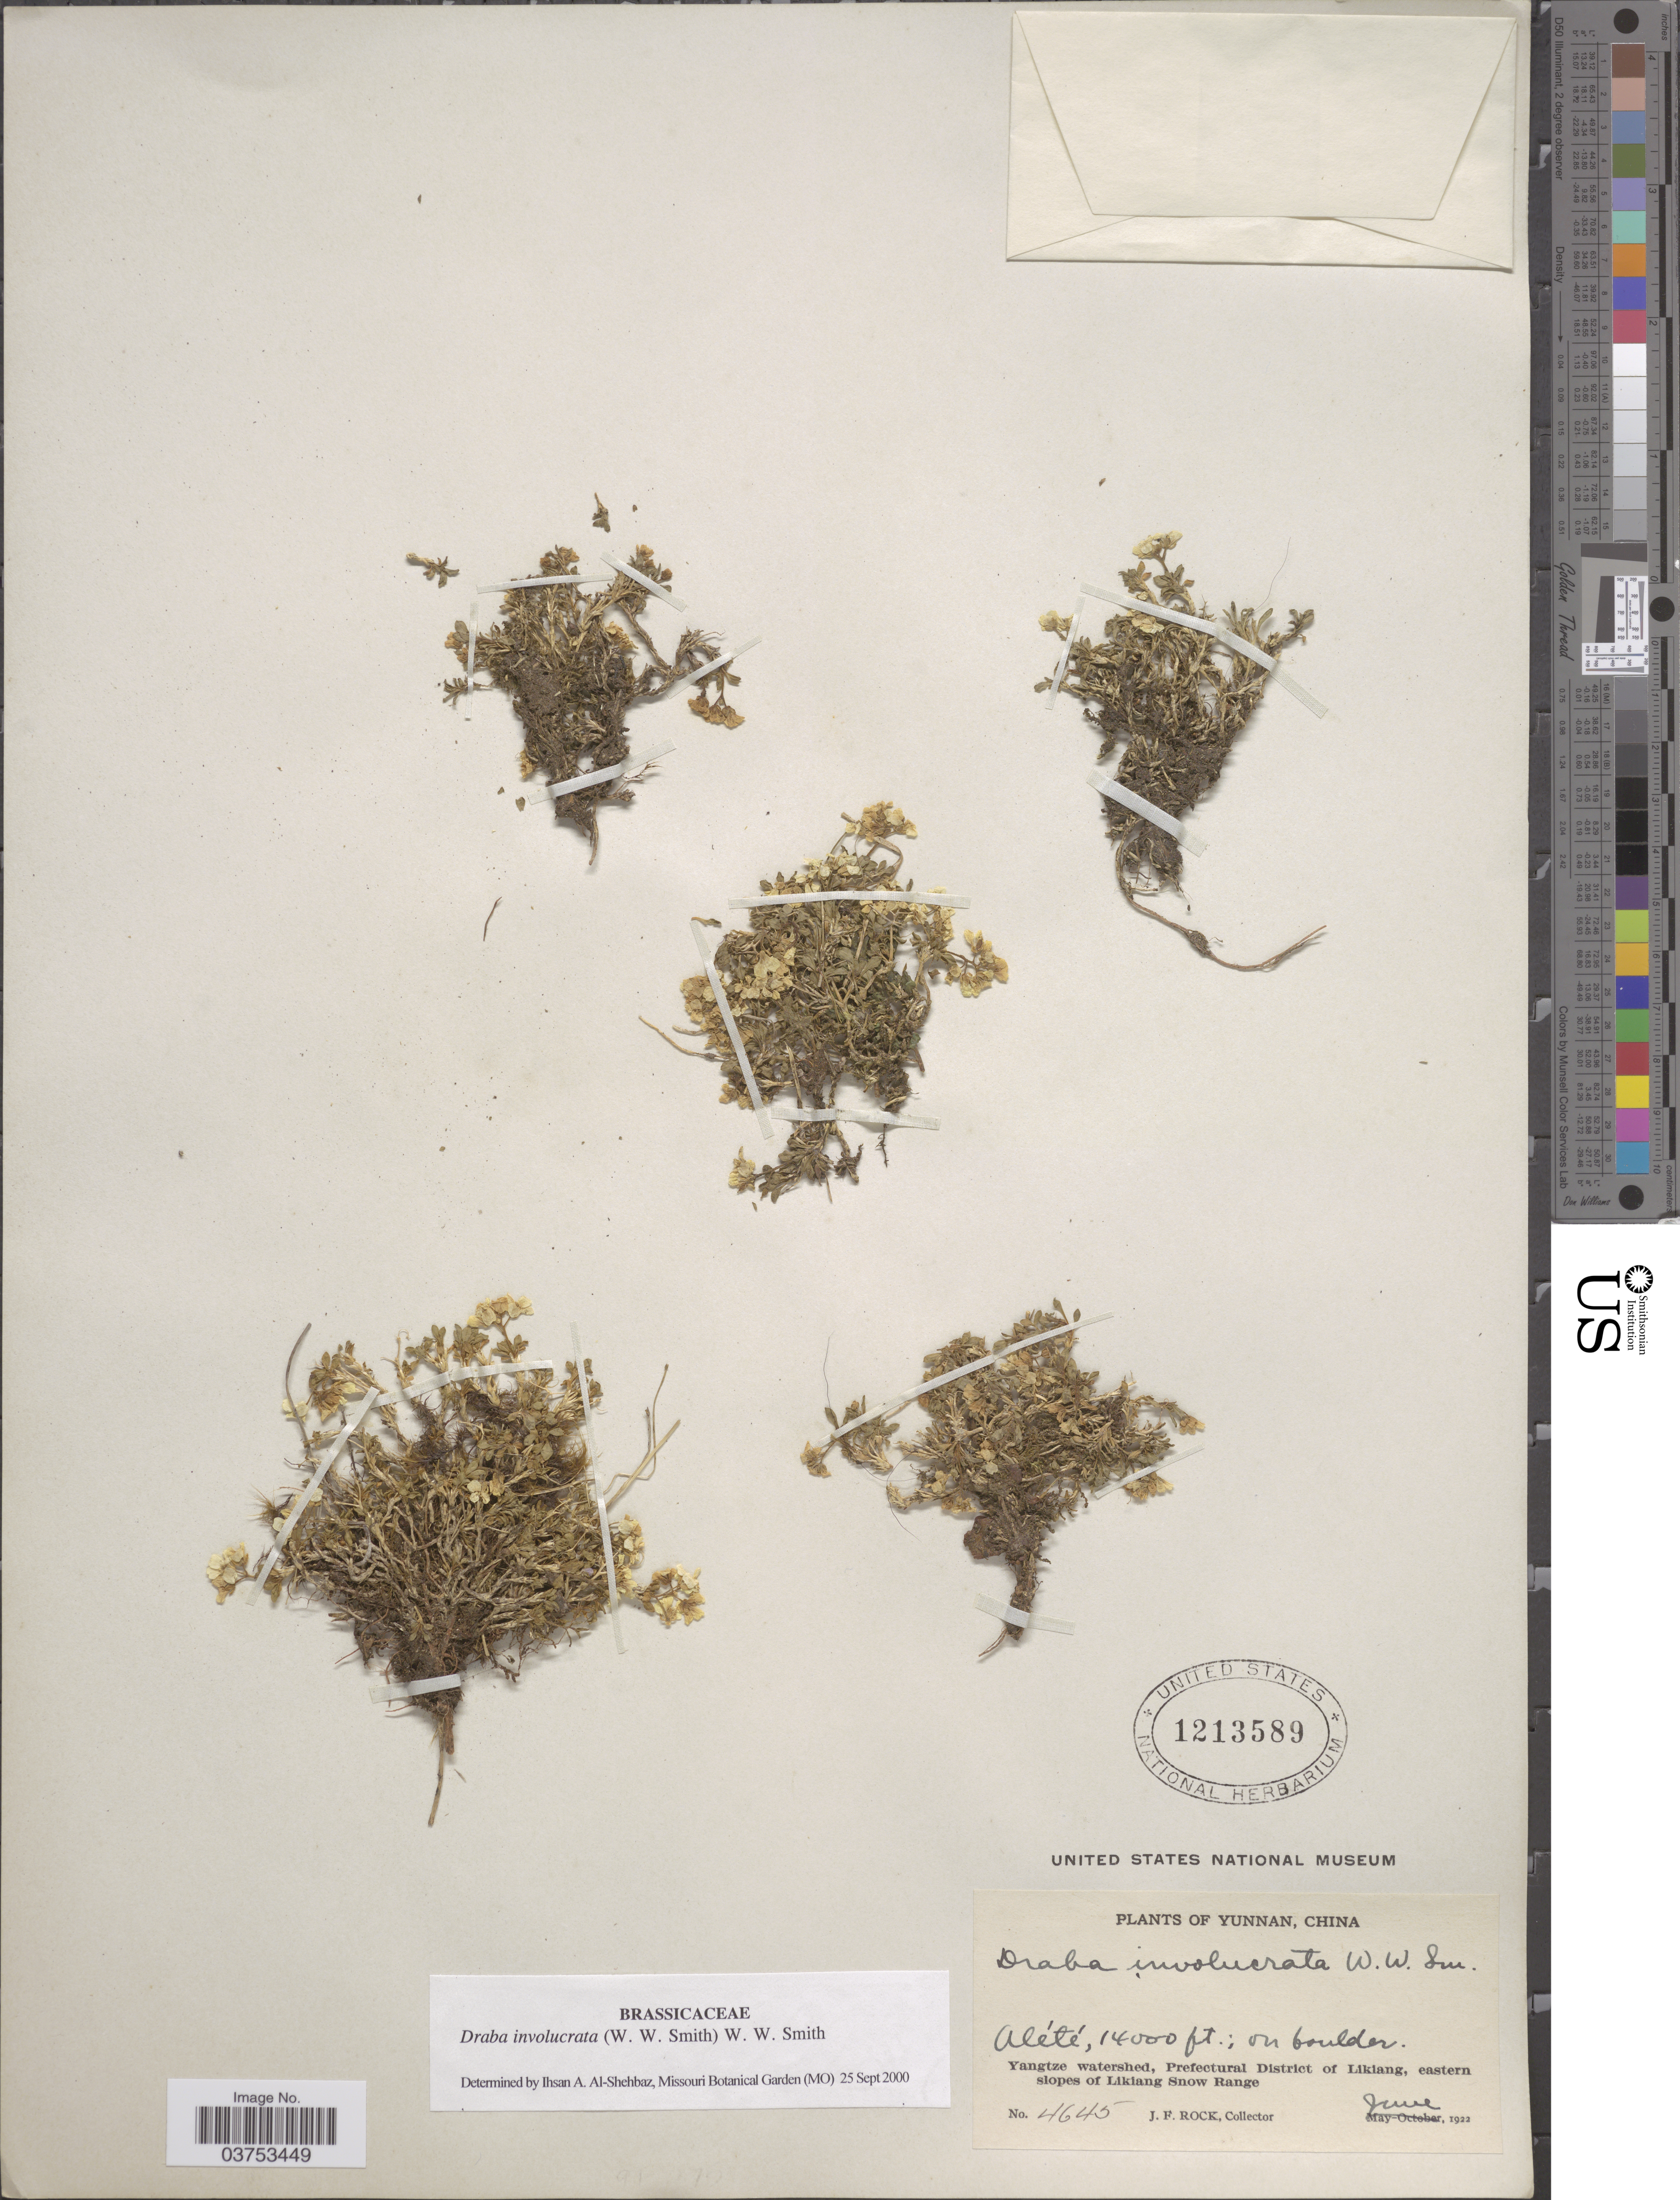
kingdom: Plantae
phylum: Tracheophyta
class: Magnoliopsida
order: Brassicales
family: Brassicaceae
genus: Draba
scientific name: Draba involucrata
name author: (W.W. Sm.) W.W. Sm.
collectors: J. Rock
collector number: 4645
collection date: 1922-06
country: China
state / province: Yunnan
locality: Alété. Yangtze watershed, Prefectural District of Likiang, eastern slopes of Likiang Snow Range.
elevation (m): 4267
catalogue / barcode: US 1213589